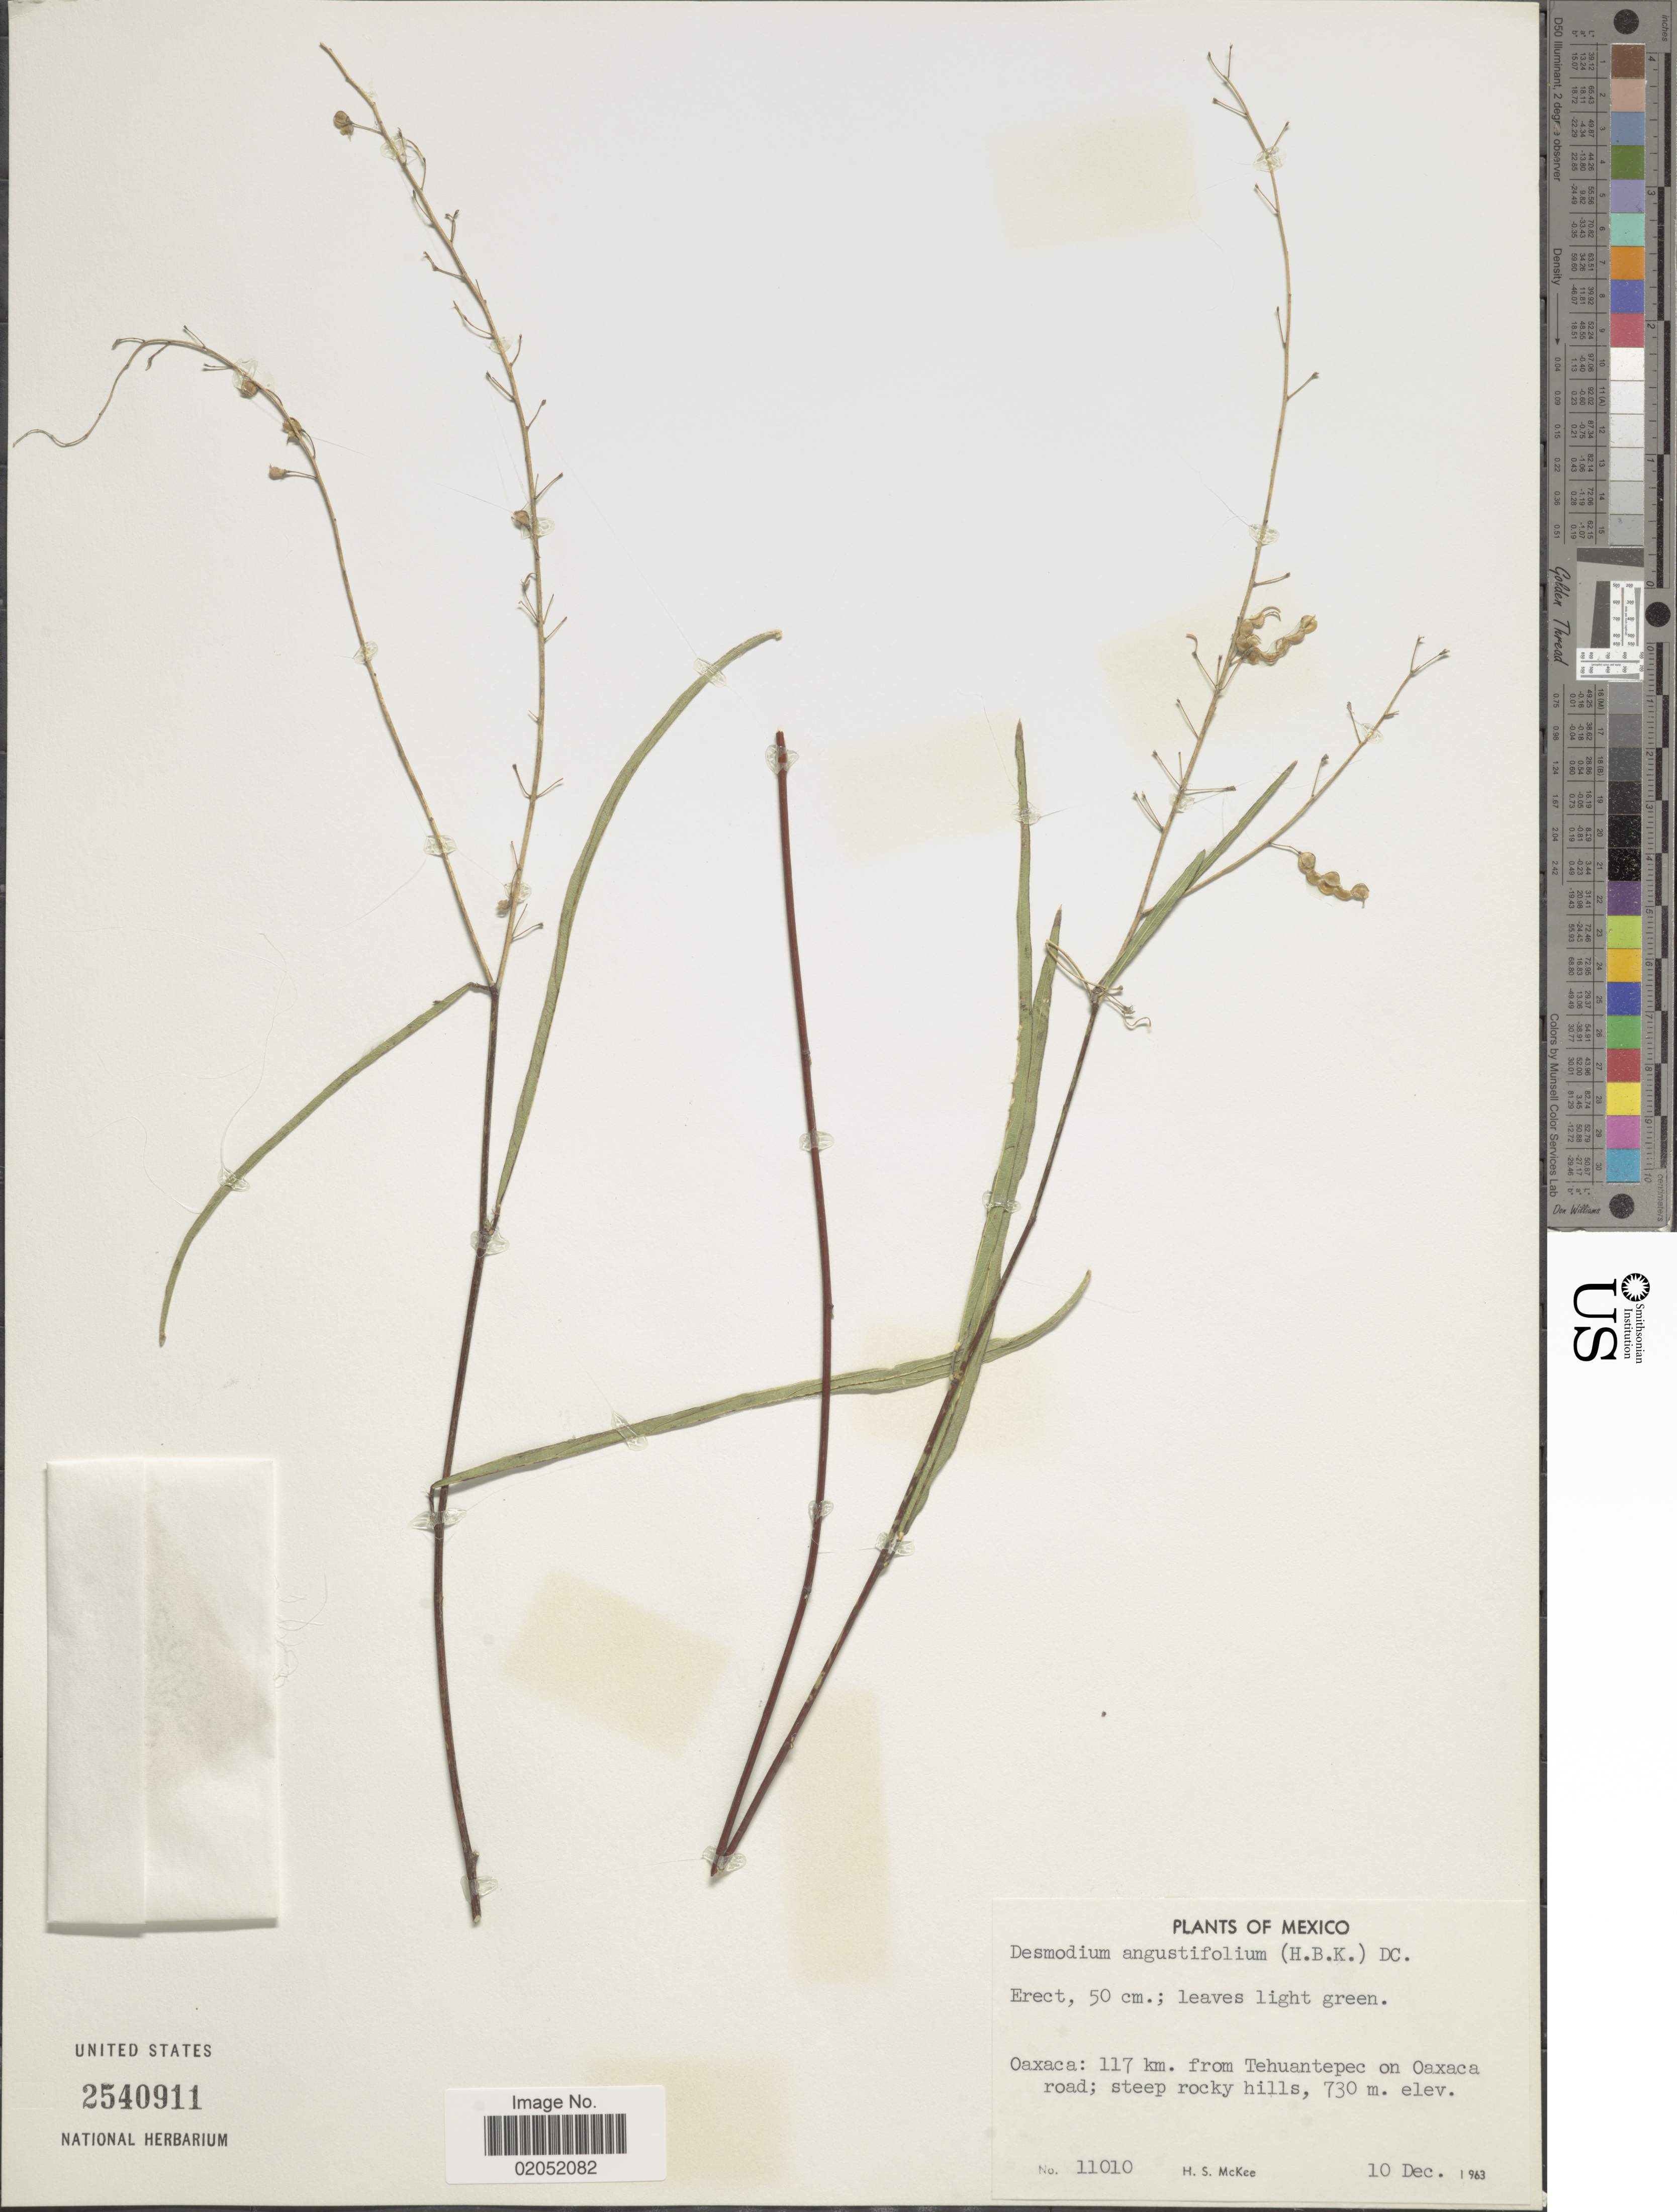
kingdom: Plantae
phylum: Tracheophyta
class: Magnoliopsida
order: Fabales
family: Fabaceae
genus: Desmodium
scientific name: Desmodium angustifolium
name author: (Kunth) DC.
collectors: H. S. McKee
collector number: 11010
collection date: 1963-12-10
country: Mexico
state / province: Oaxaca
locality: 117 km. from Tehuantepec on Oaxaca road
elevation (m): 730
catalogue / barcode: US 2540911